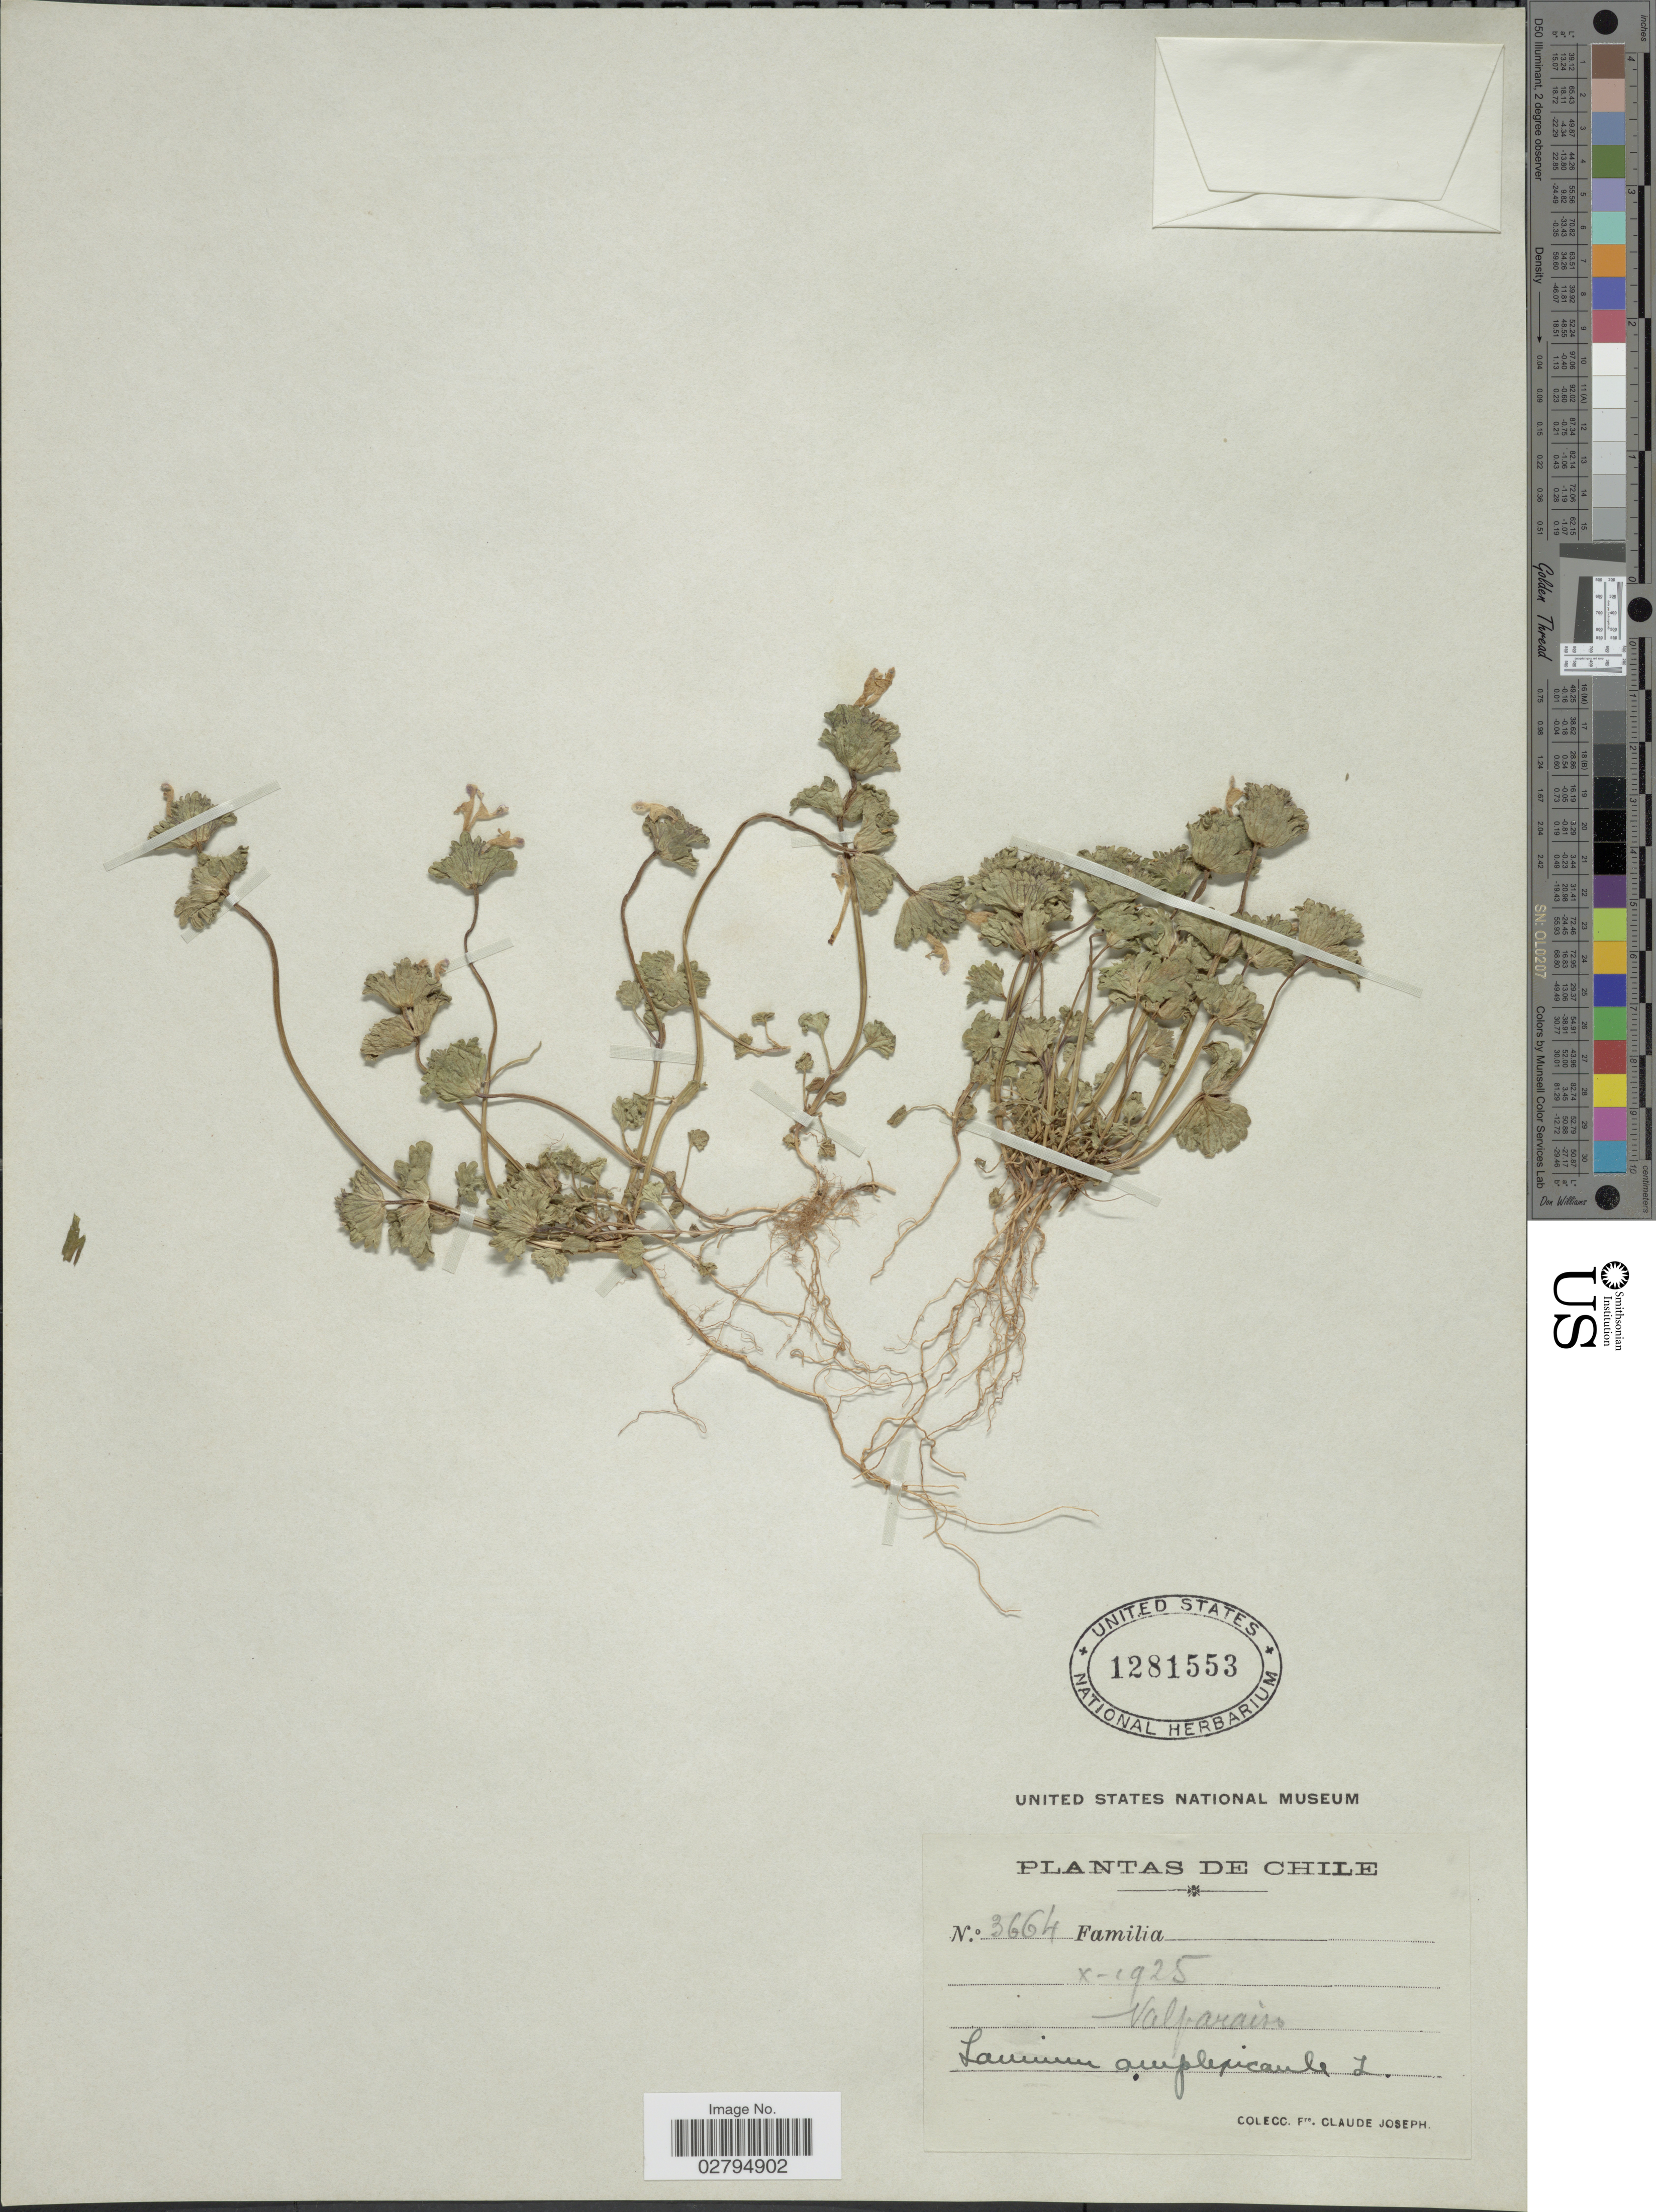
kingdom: Plantae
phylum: Tracheophyta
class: Magnoliopsida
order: Lamiales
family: Lamiaceae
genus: Lamium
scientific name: Lamium amplexicaule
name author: L.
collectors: Bro. Claude-Joseph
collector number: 3664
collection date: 1925-10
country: Chile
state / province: Valparaíso (V)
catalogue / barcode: US 1281553